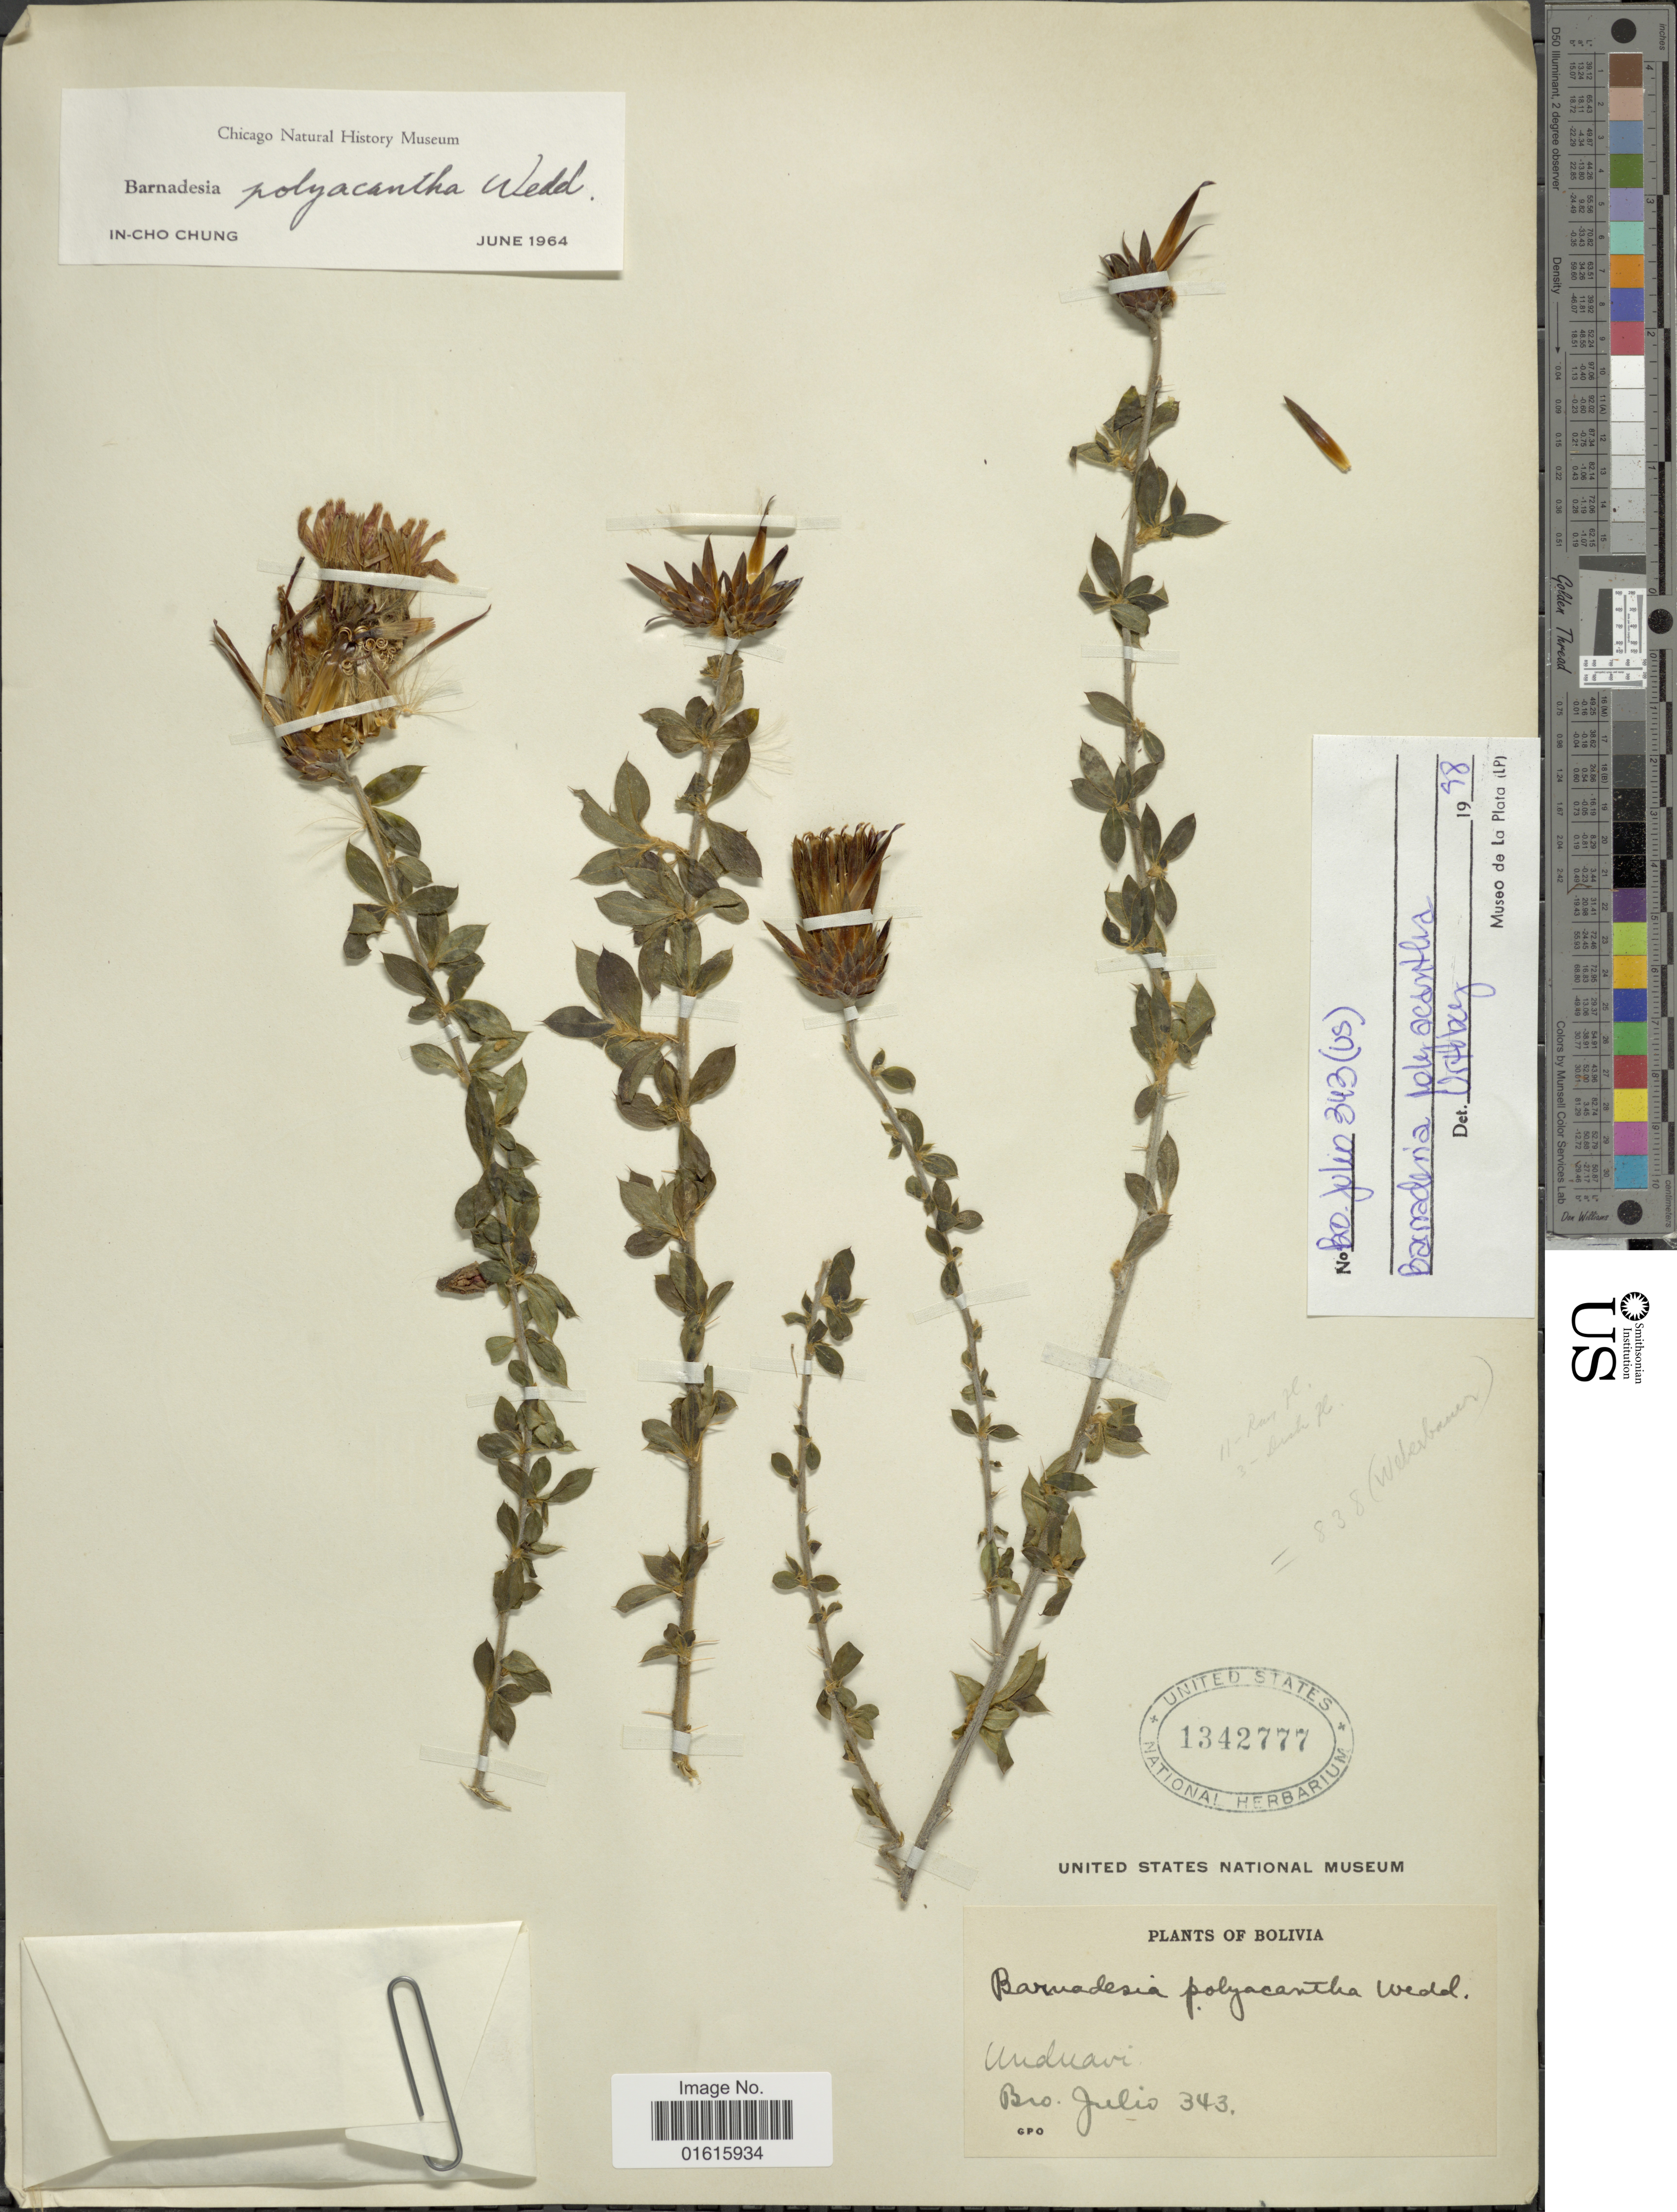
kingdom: Plantae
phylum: Tracheophyta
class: Magnoliopsida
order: Asterales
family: Asteraceae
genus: Barnadesia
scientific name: Barnadesia polyacantha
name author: Wedd.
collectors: Bro. Julio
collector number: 343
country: Bolivia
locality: Unduavi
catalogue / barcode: US 1342777